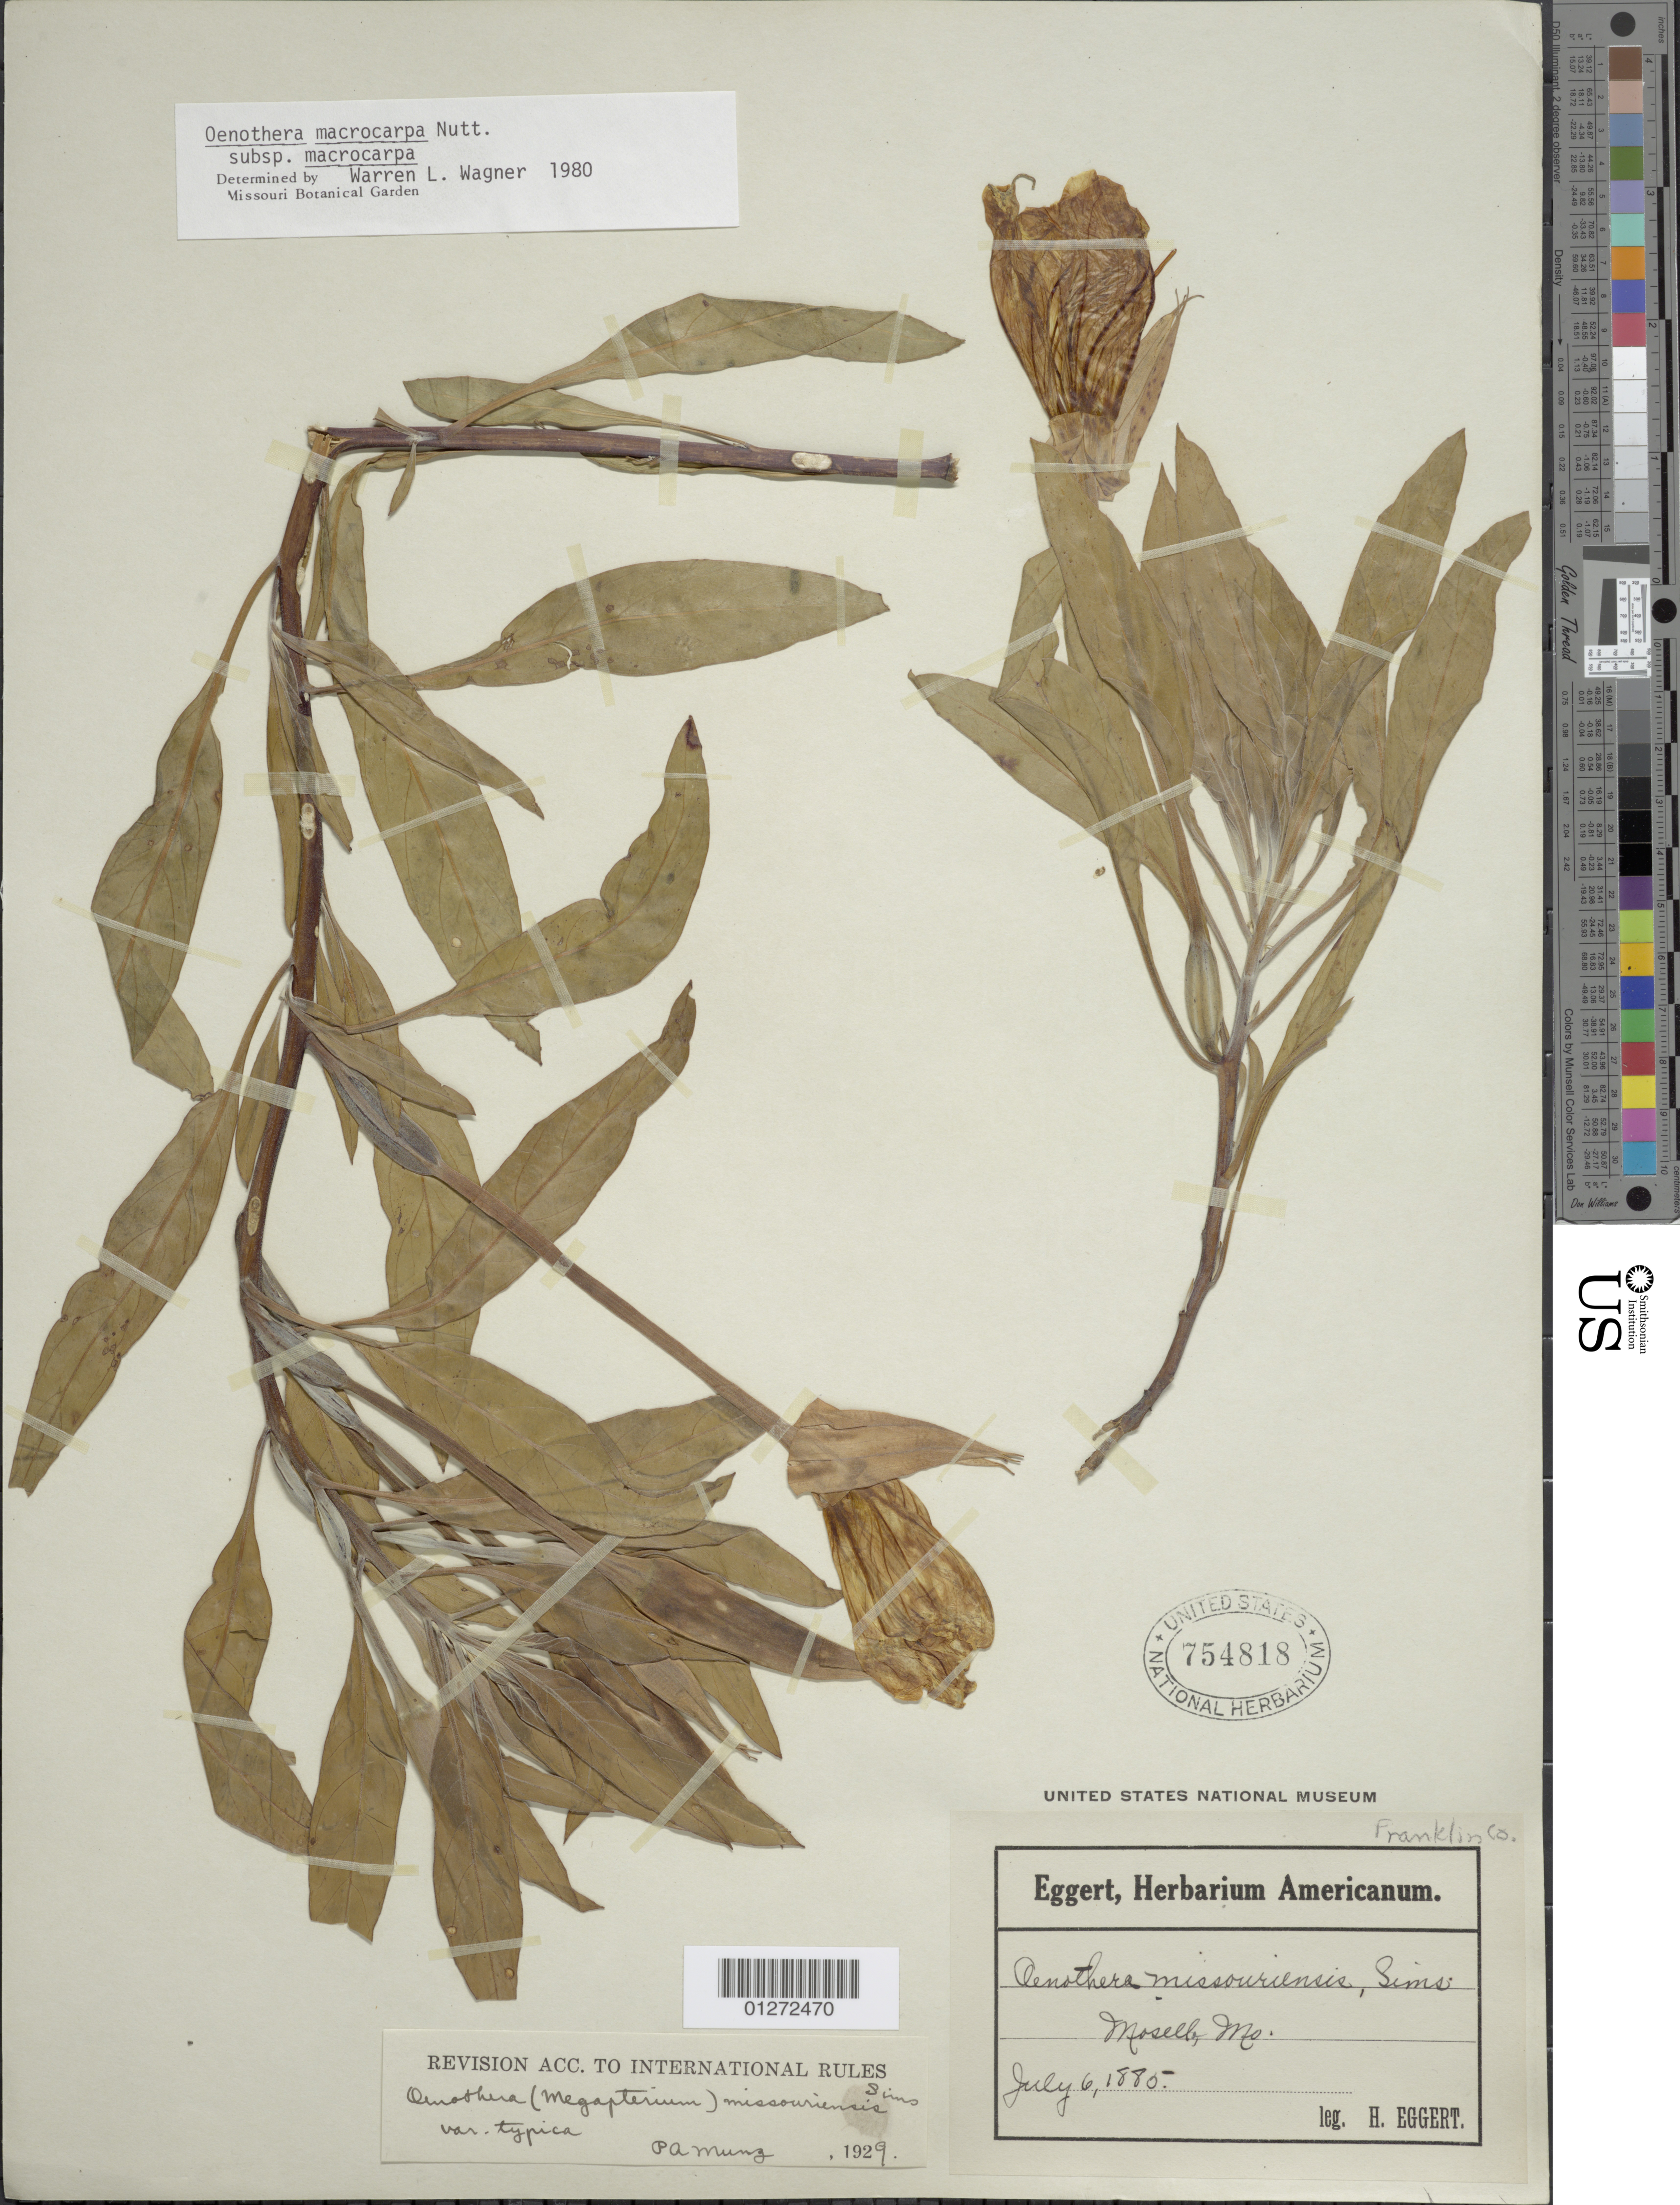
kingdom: Plantae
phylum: Tracheophyta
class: Magnoliopsida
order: Myrtales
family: Onagraceae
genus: Oenothera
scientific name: Oenothera macrocarpa subsp. macrocarpa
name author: Nutt.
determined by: Wagner, W. L., (BOT), Smithsonian Institution - National Museum of Natural History (UNITED STATES)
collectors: H. Eggert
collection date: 1885-07-06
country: United States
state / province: Missouri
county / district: Franklin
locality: Moselle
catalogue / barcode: US 754818